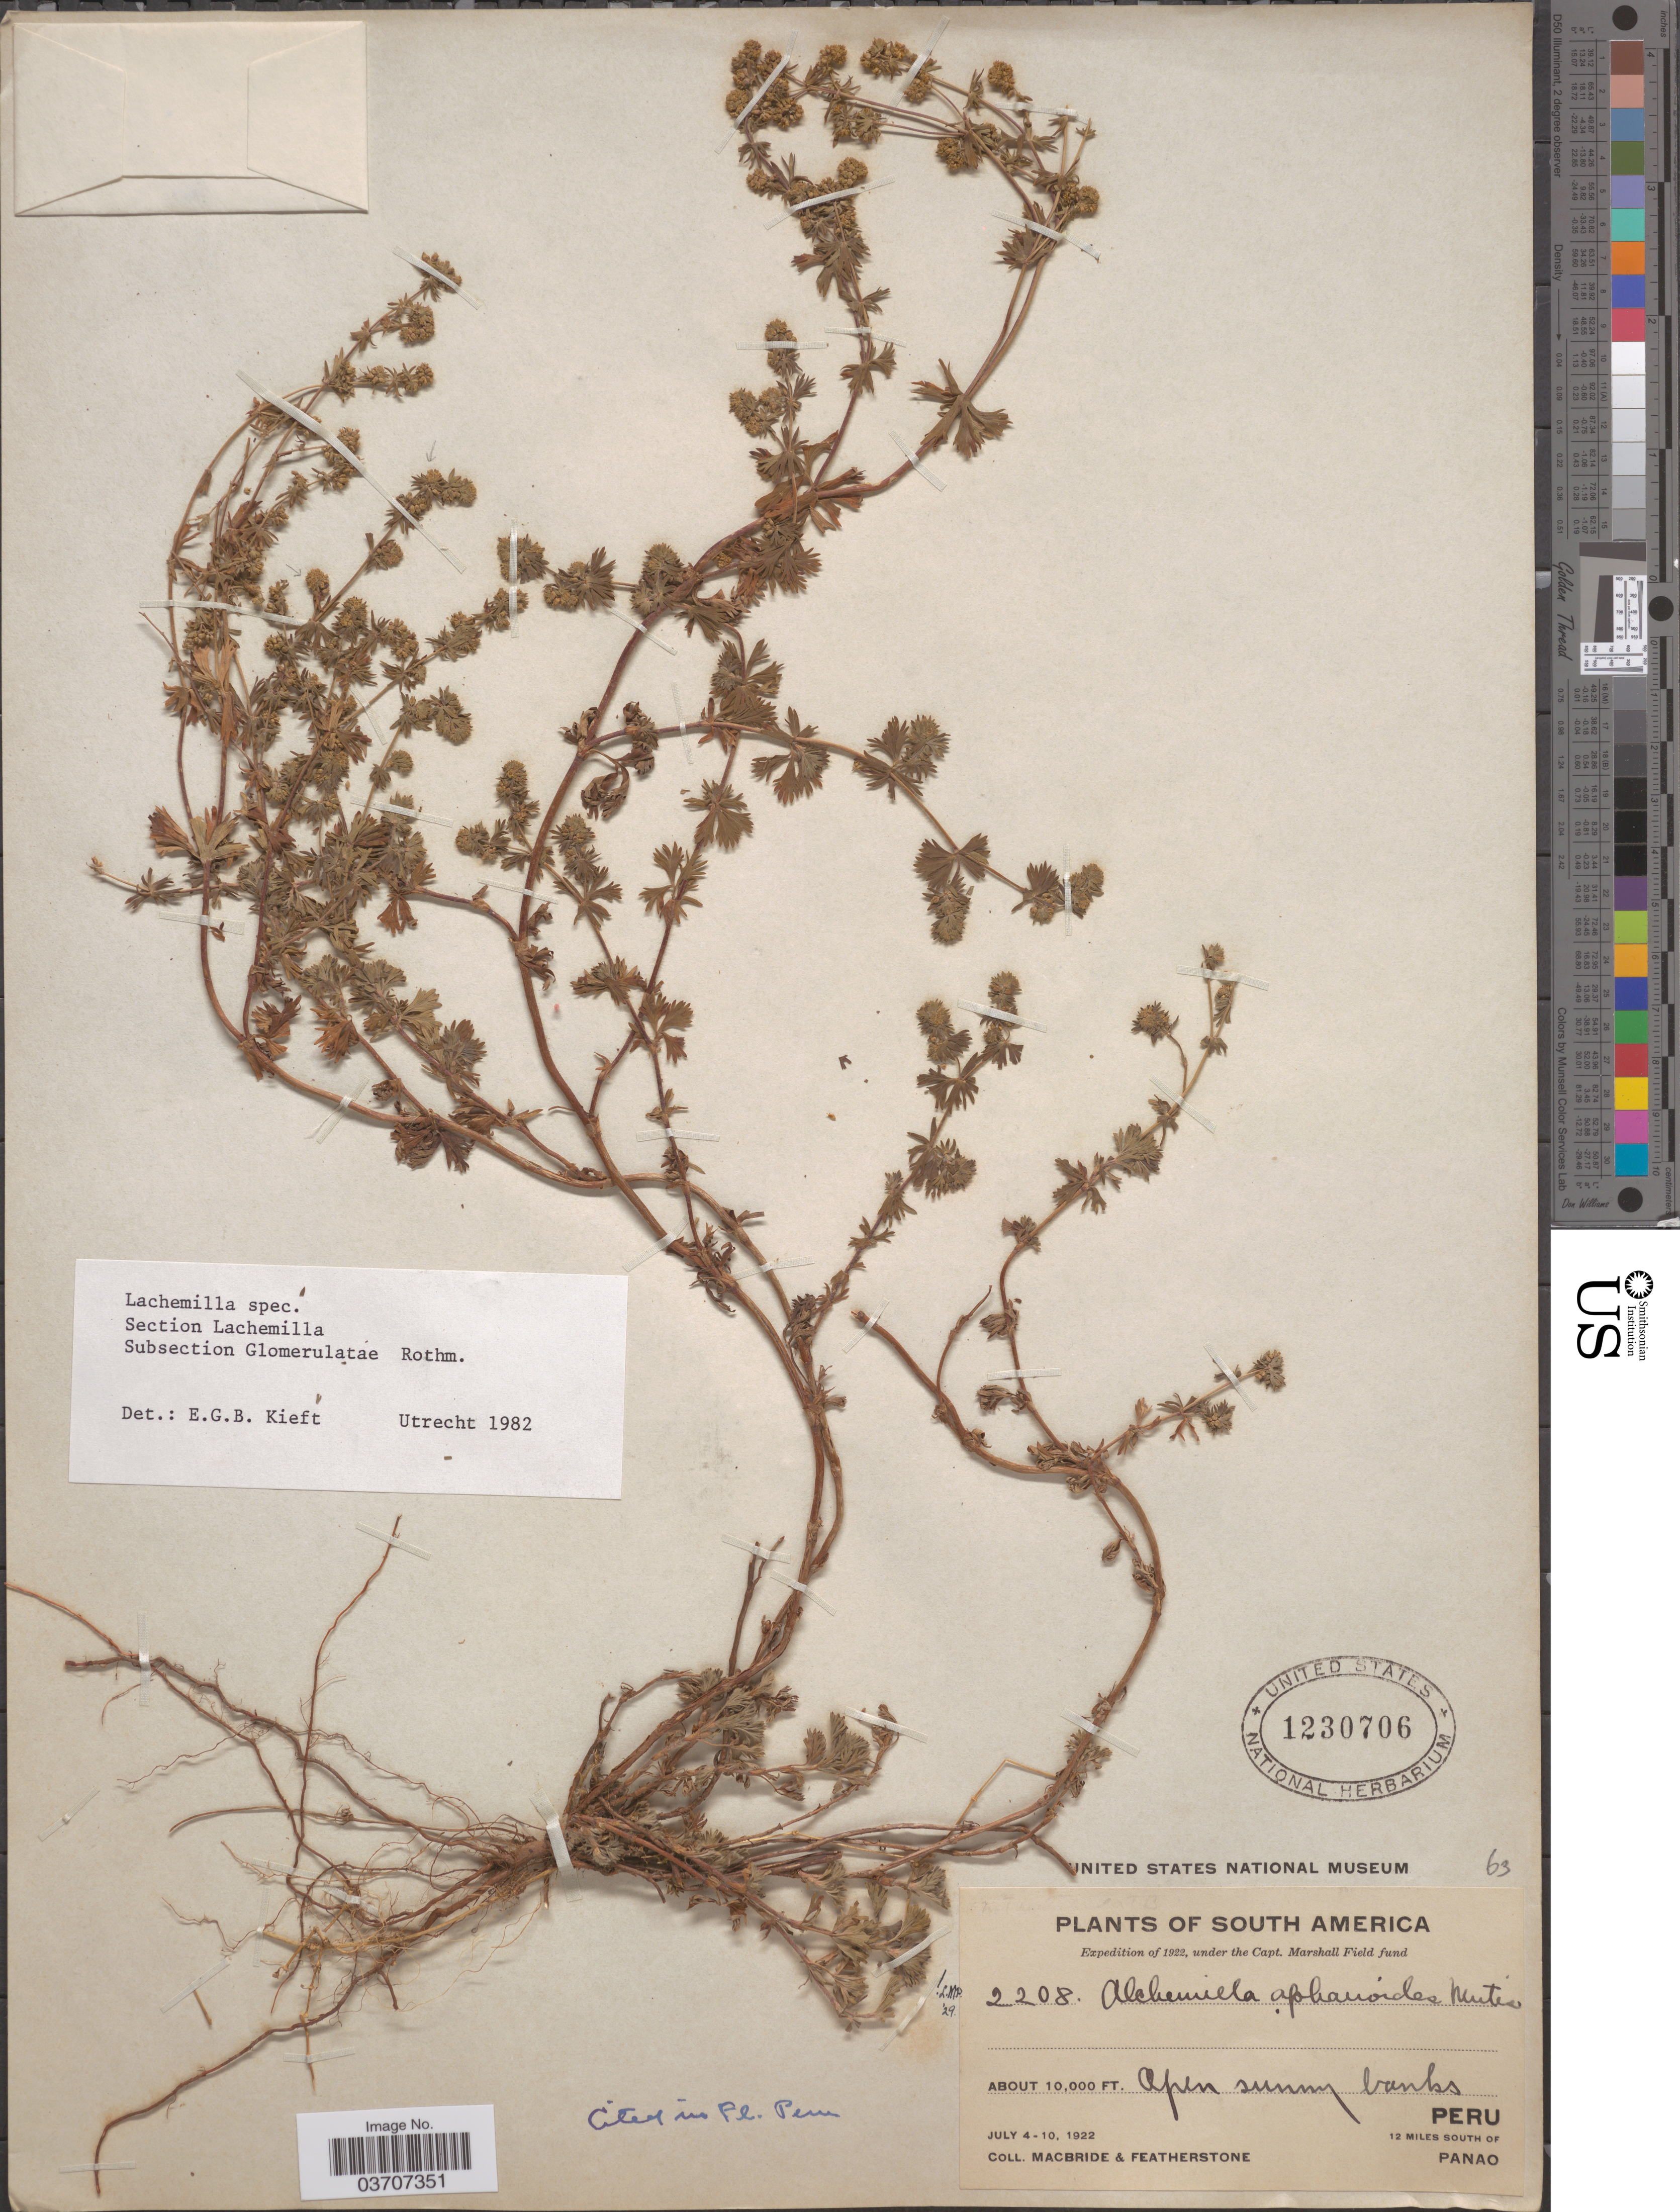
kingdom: Plantae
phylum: Tracheophyta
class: Magnoliopsida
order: Rosales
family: Rosaceae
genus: Lachemilla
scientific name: Lachemilla sp.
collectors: Macbride, -- & -. Featherstone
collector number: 2208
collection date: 1922-07-04/1922-07-10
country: Peru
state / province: Huánuco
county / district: Pachitea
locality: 12 miles south of Panao.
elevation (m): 3048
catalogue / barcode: US 1230706